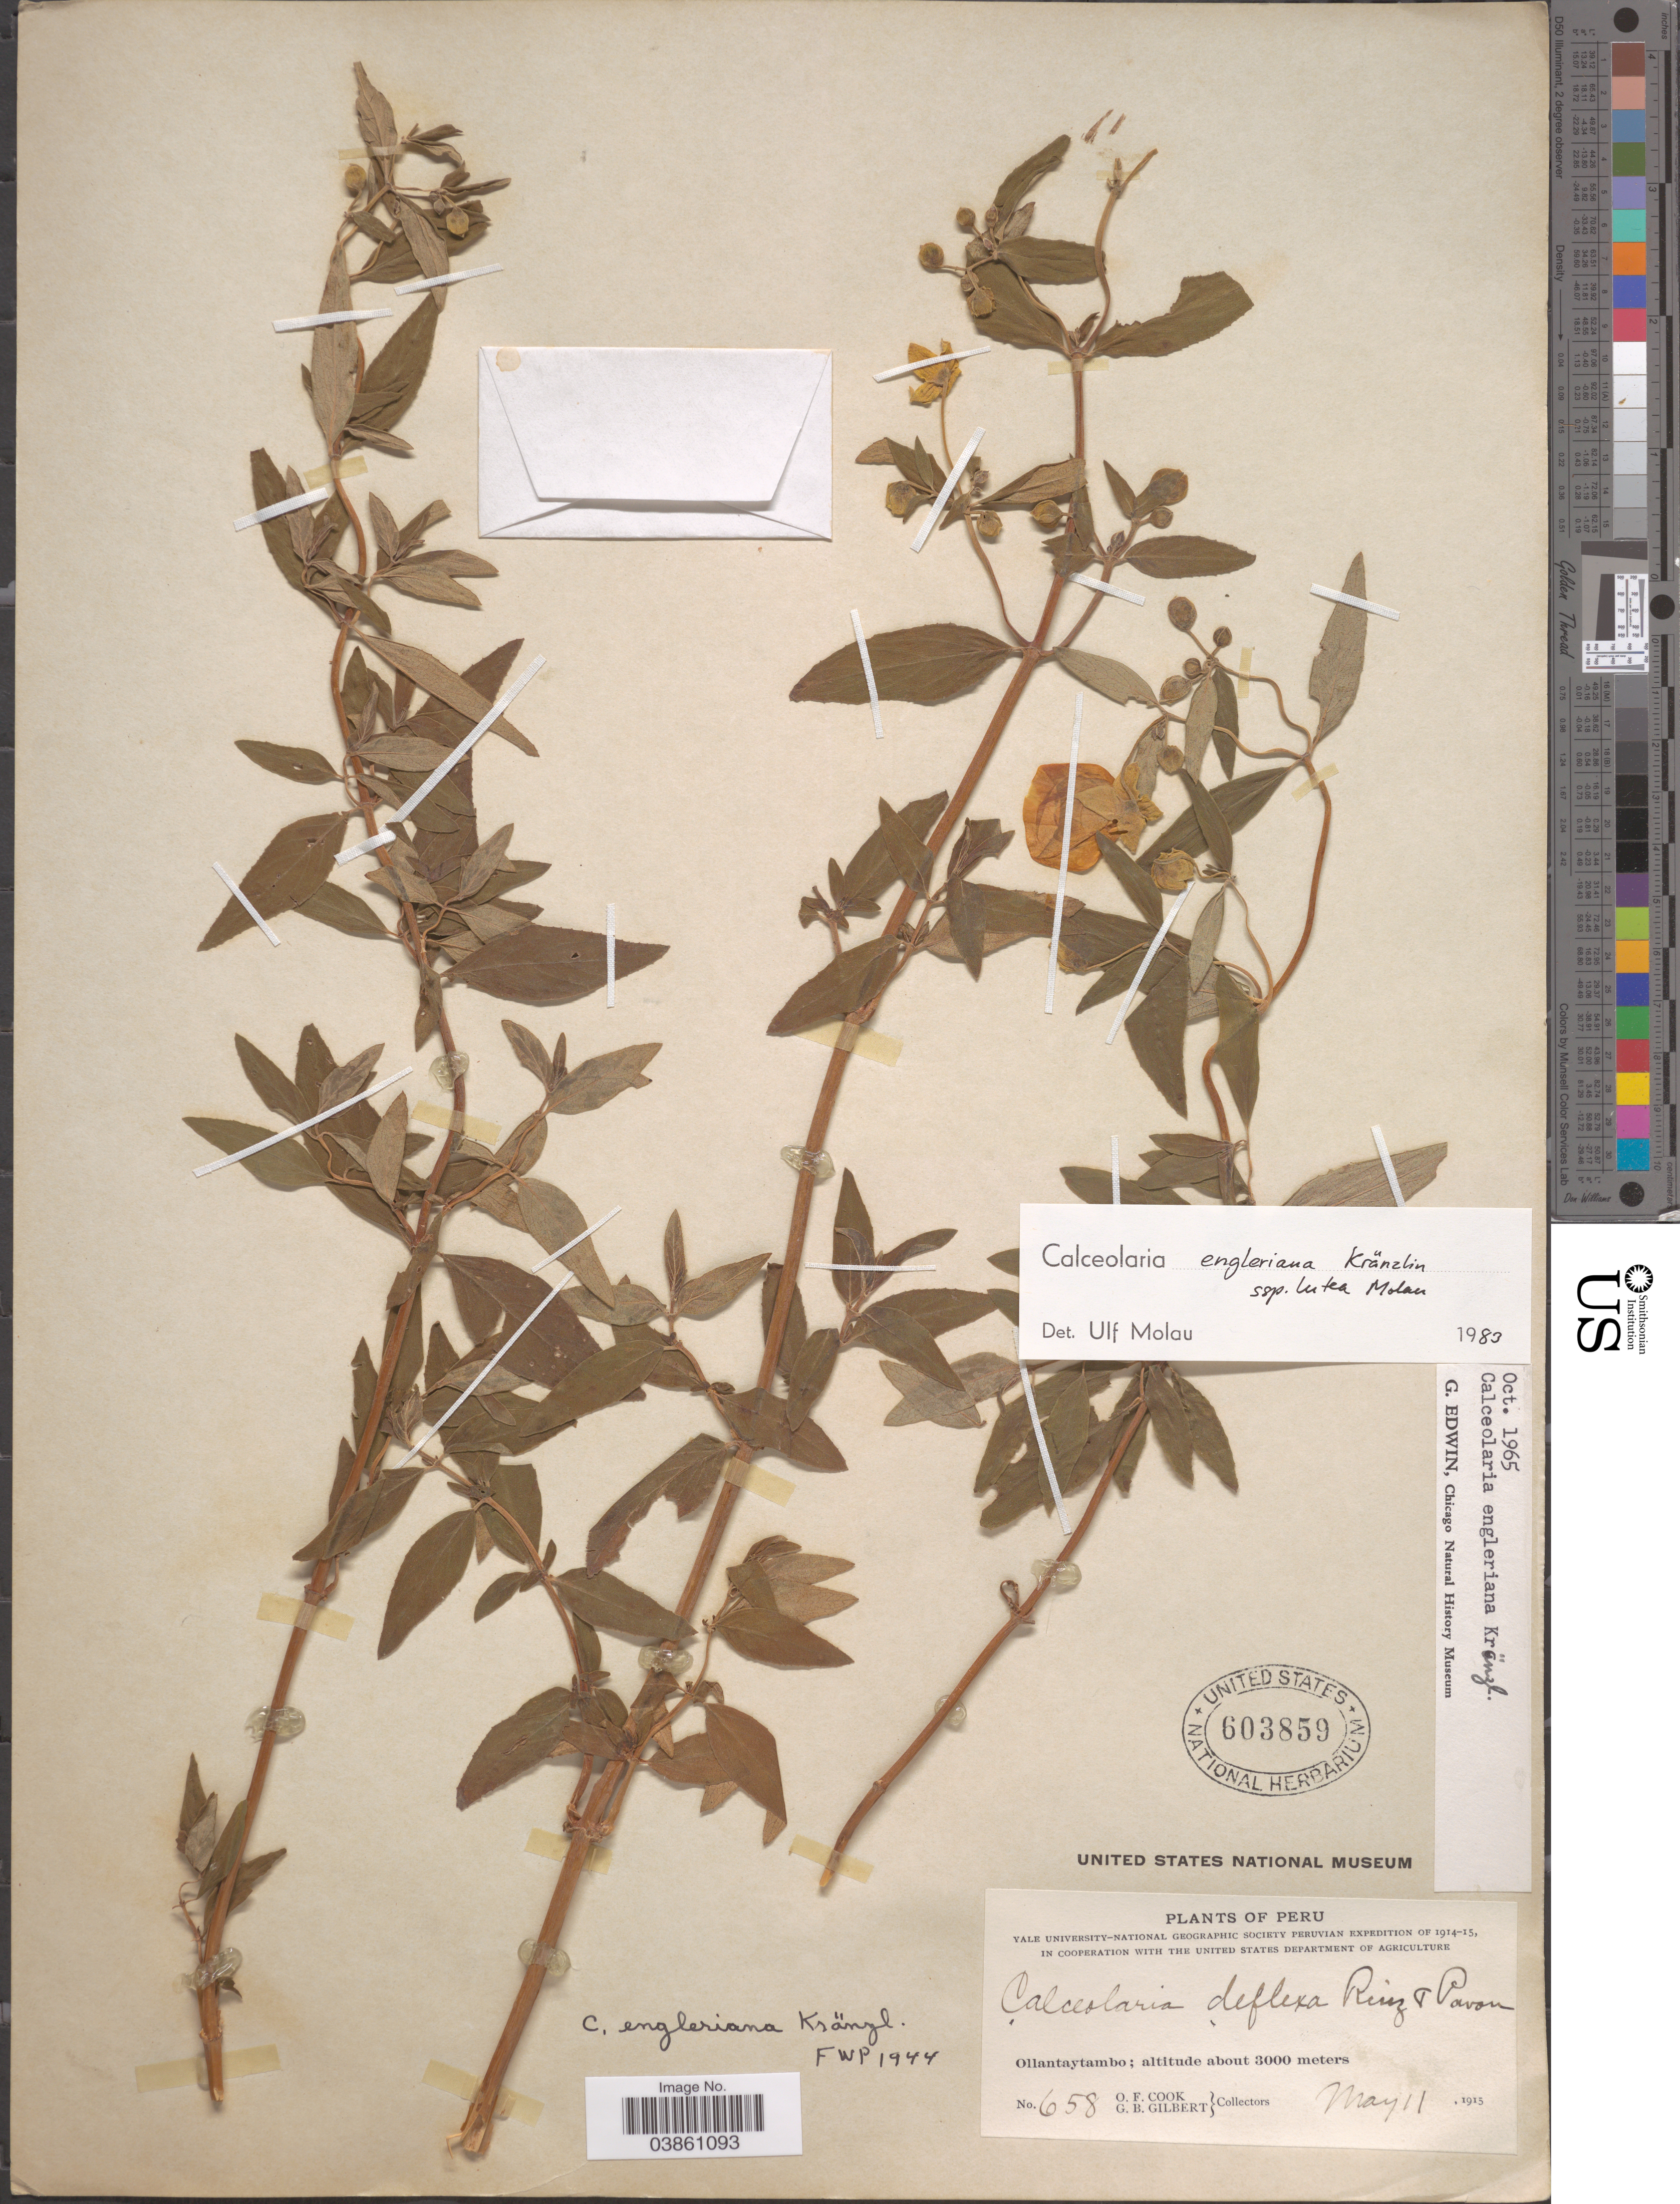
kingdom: Plantae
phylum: Tracheophyta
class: Magnoliopsida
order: Lamiales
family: Calceolariaceae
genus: Calceolaria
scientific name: Calceolaria engleriana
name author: Kraenzl.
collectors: O. F. Cook & G. B. Gilbert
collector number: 658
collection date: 1915-05-11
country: Peru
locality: Ollantaytambo.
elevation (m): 3000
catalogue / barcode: US 603859